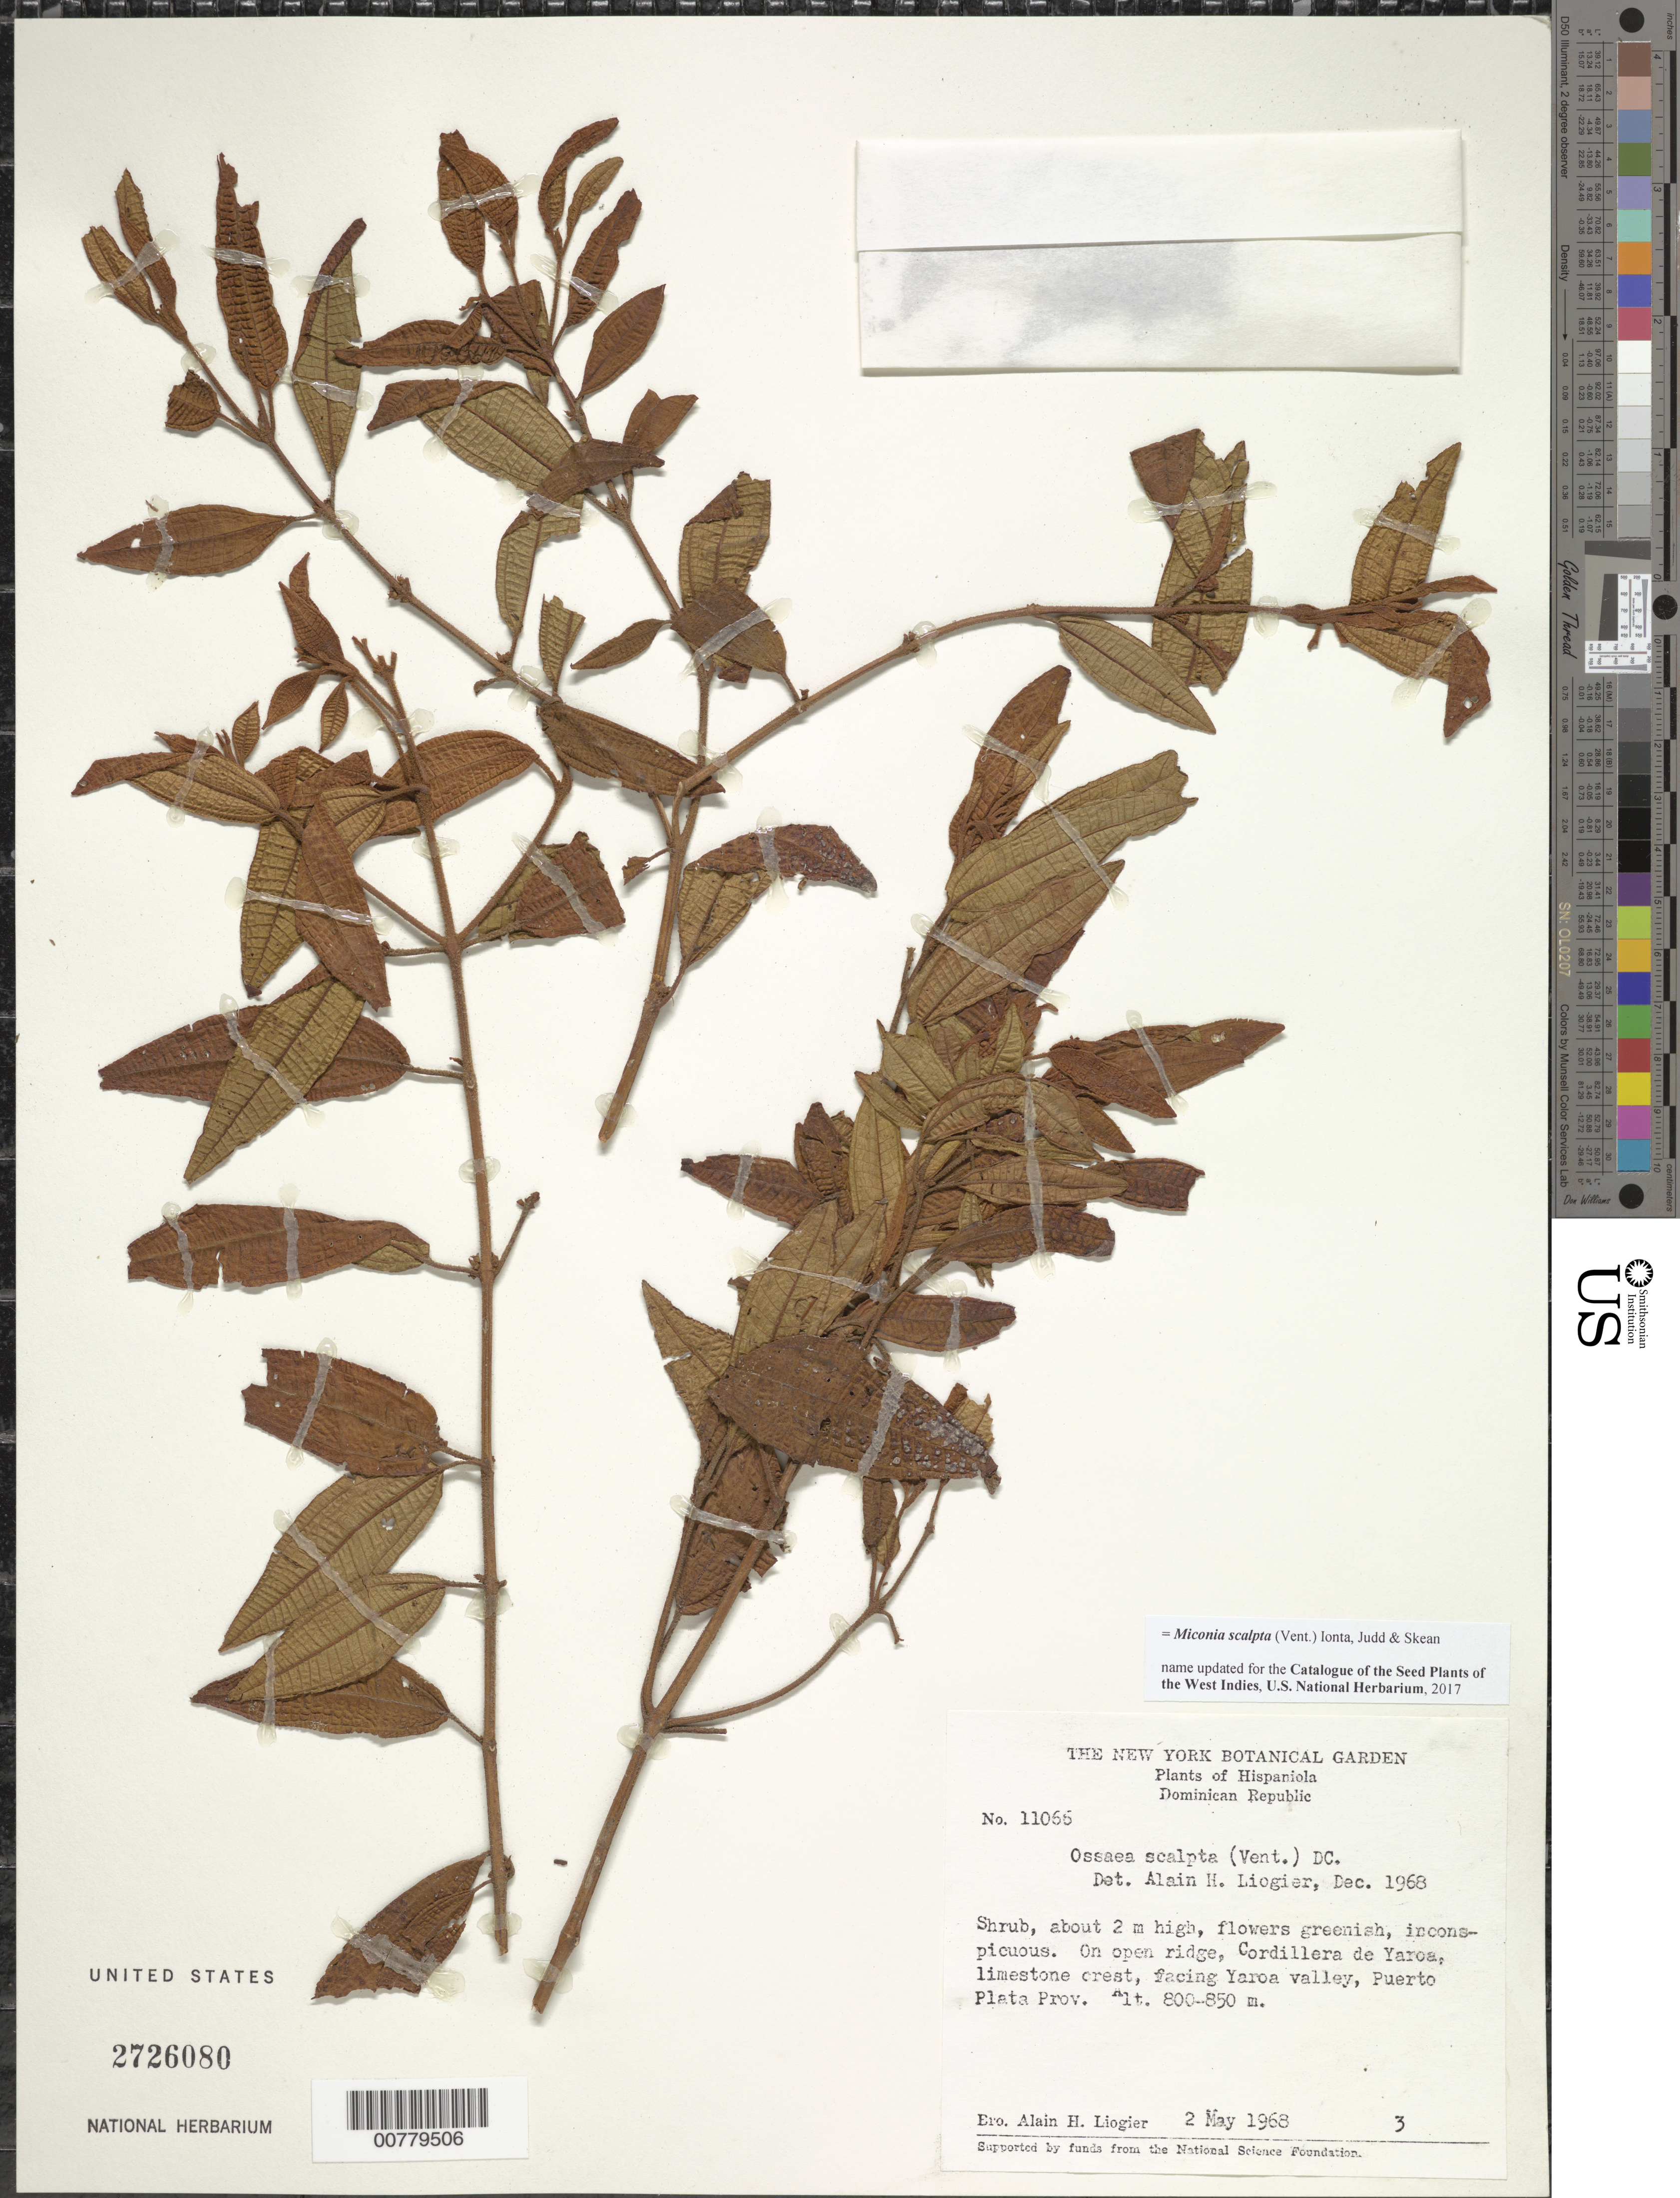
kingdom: Plantae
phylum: Tracheophyta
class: Magnoliopsida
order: Myrtales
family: Melastomataceae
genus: Miconia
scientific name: Miconia scalpta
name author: (Vent.) Ionta et al.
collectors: A. H. Liogier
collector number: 11066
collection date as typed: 02 May 1968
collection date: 1968-05-02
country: Dominican Republic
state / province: Puerto Plata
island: Hispaniola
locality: Cordillera de Yaroa, facing Yaroa Valley.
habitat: On open ridge, limestone crest.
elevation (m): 800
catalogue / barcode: US 2726080